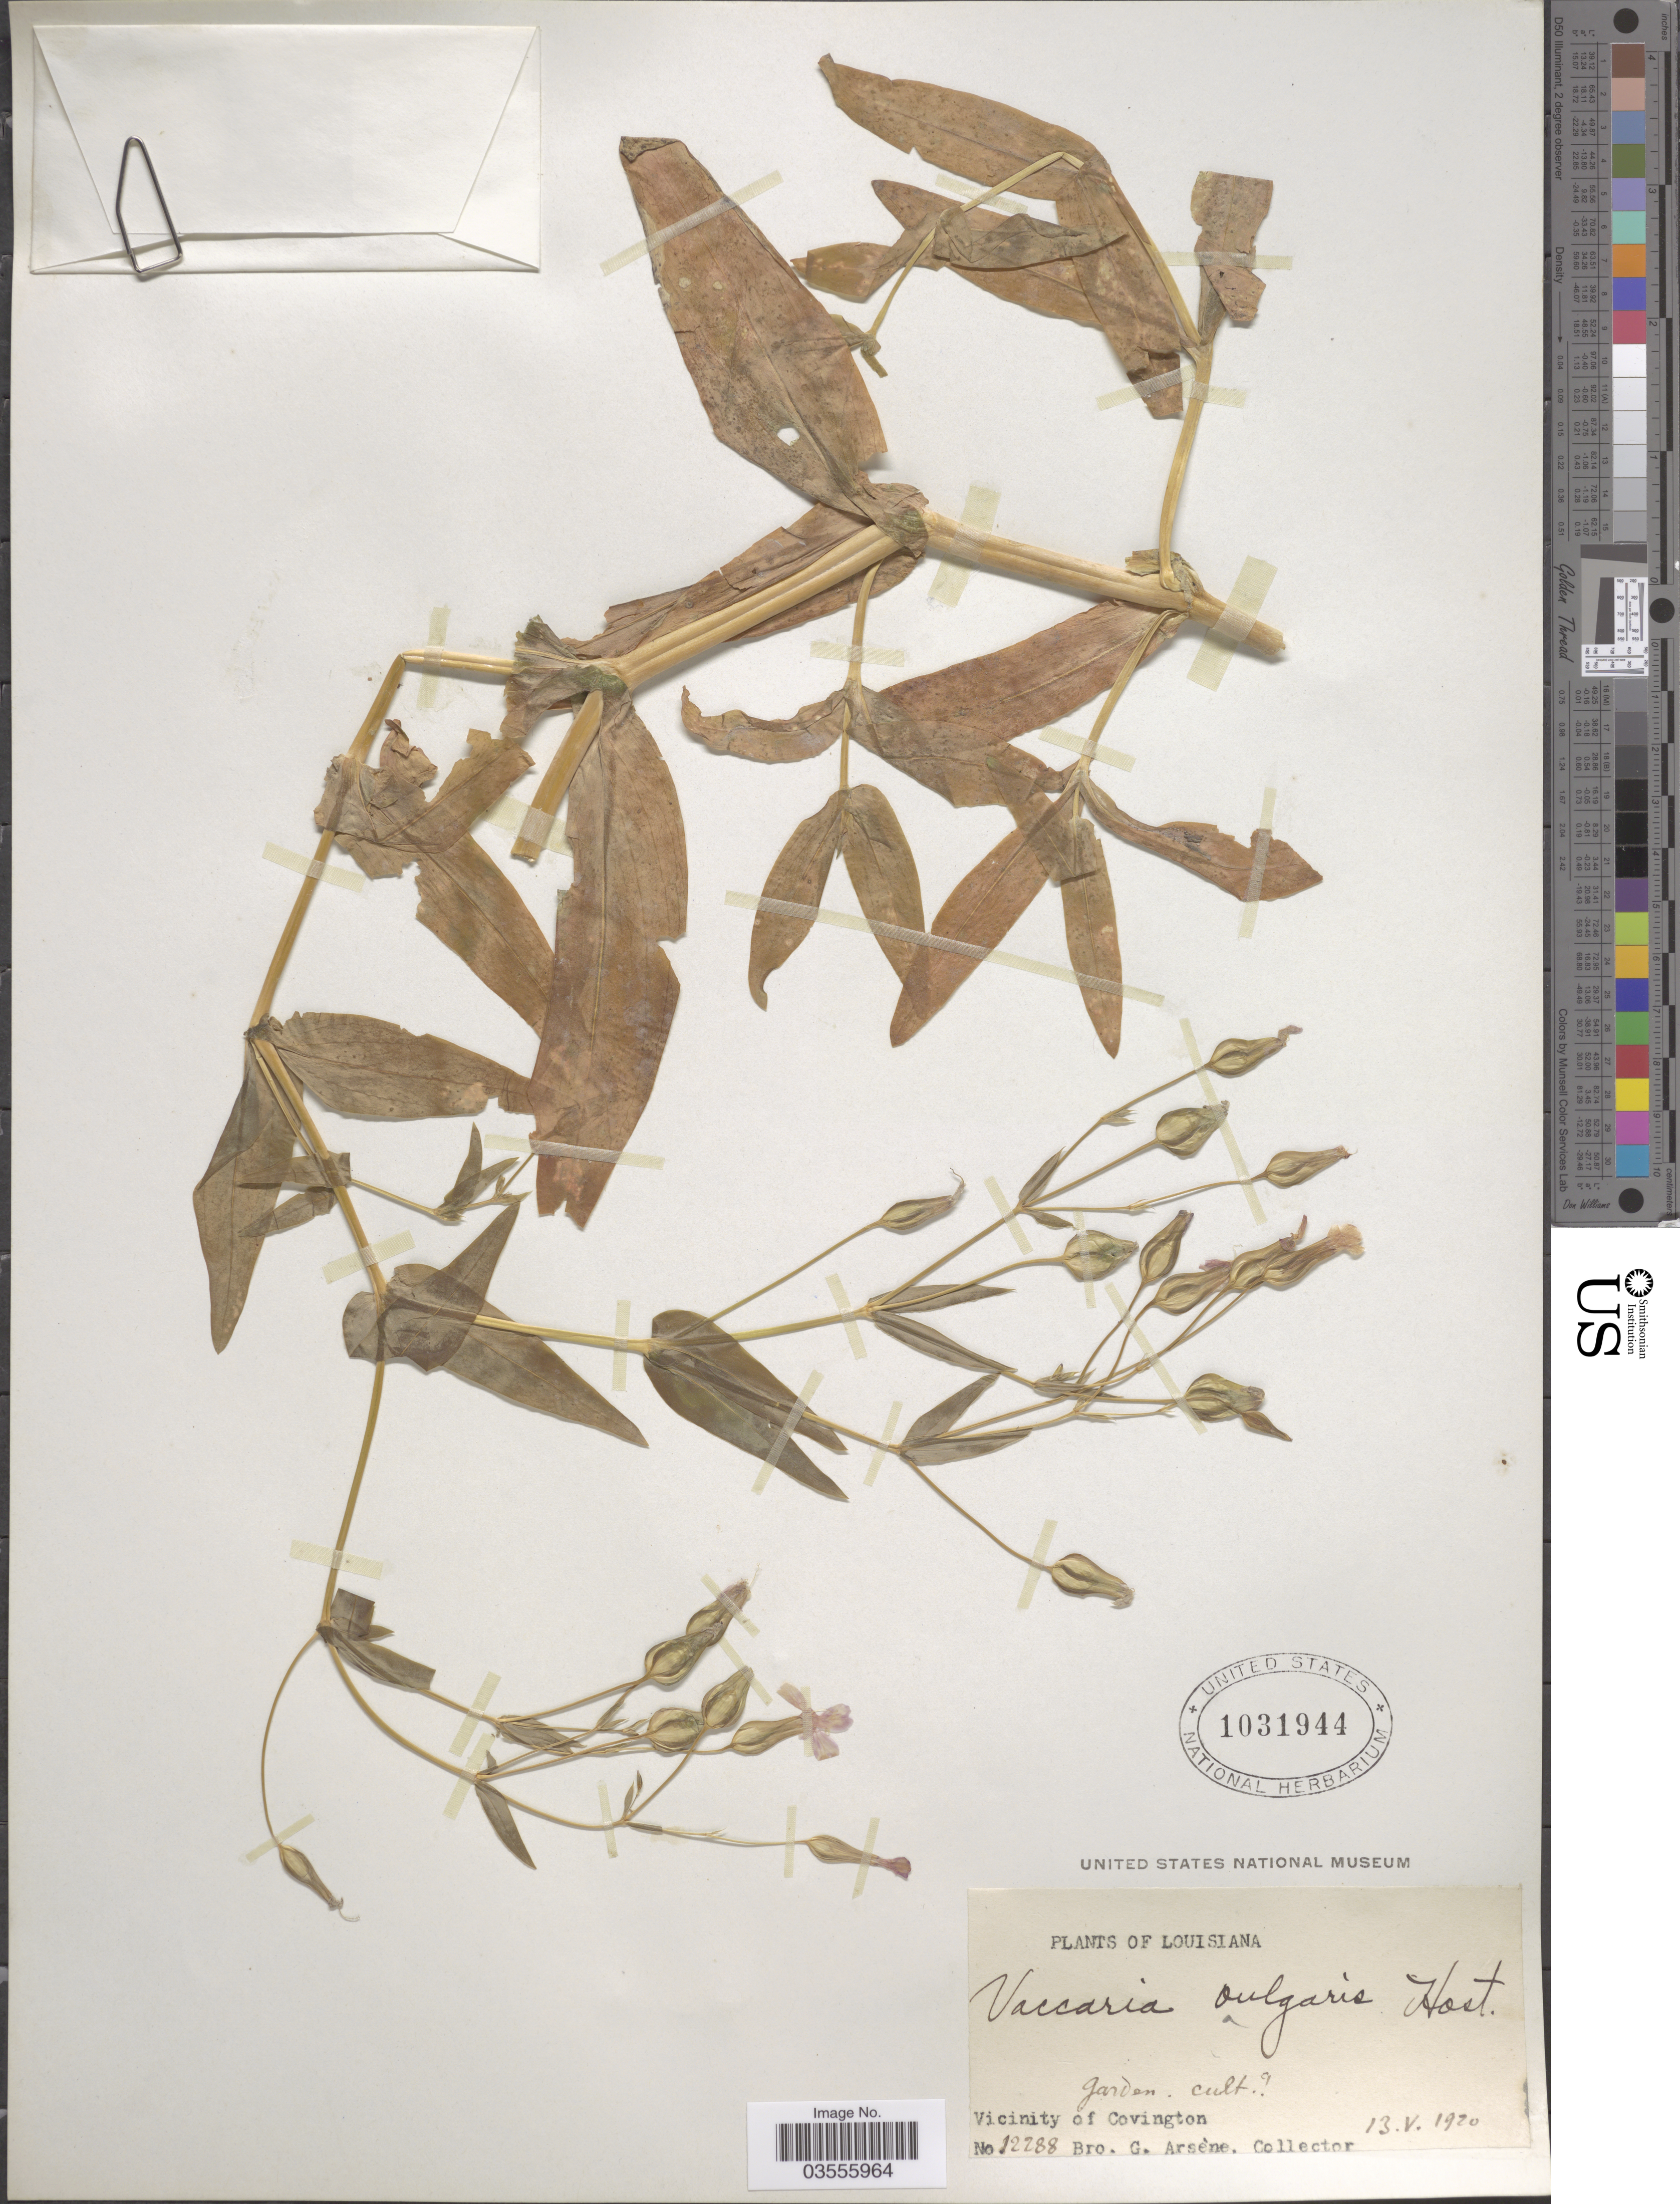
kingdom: Plantae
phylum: Tracheophyta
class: Magnoliopsida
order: Caryophyllales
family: Caryophyllaceae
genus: Vaccaria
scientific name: Vaccaria vaccaria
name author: (L.) Britton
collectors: Bro. G. Arsène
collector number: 12288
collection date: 1920-05-13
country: United States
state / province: Louisiana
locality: Vicinity of Covington.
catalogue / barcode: US 1031944